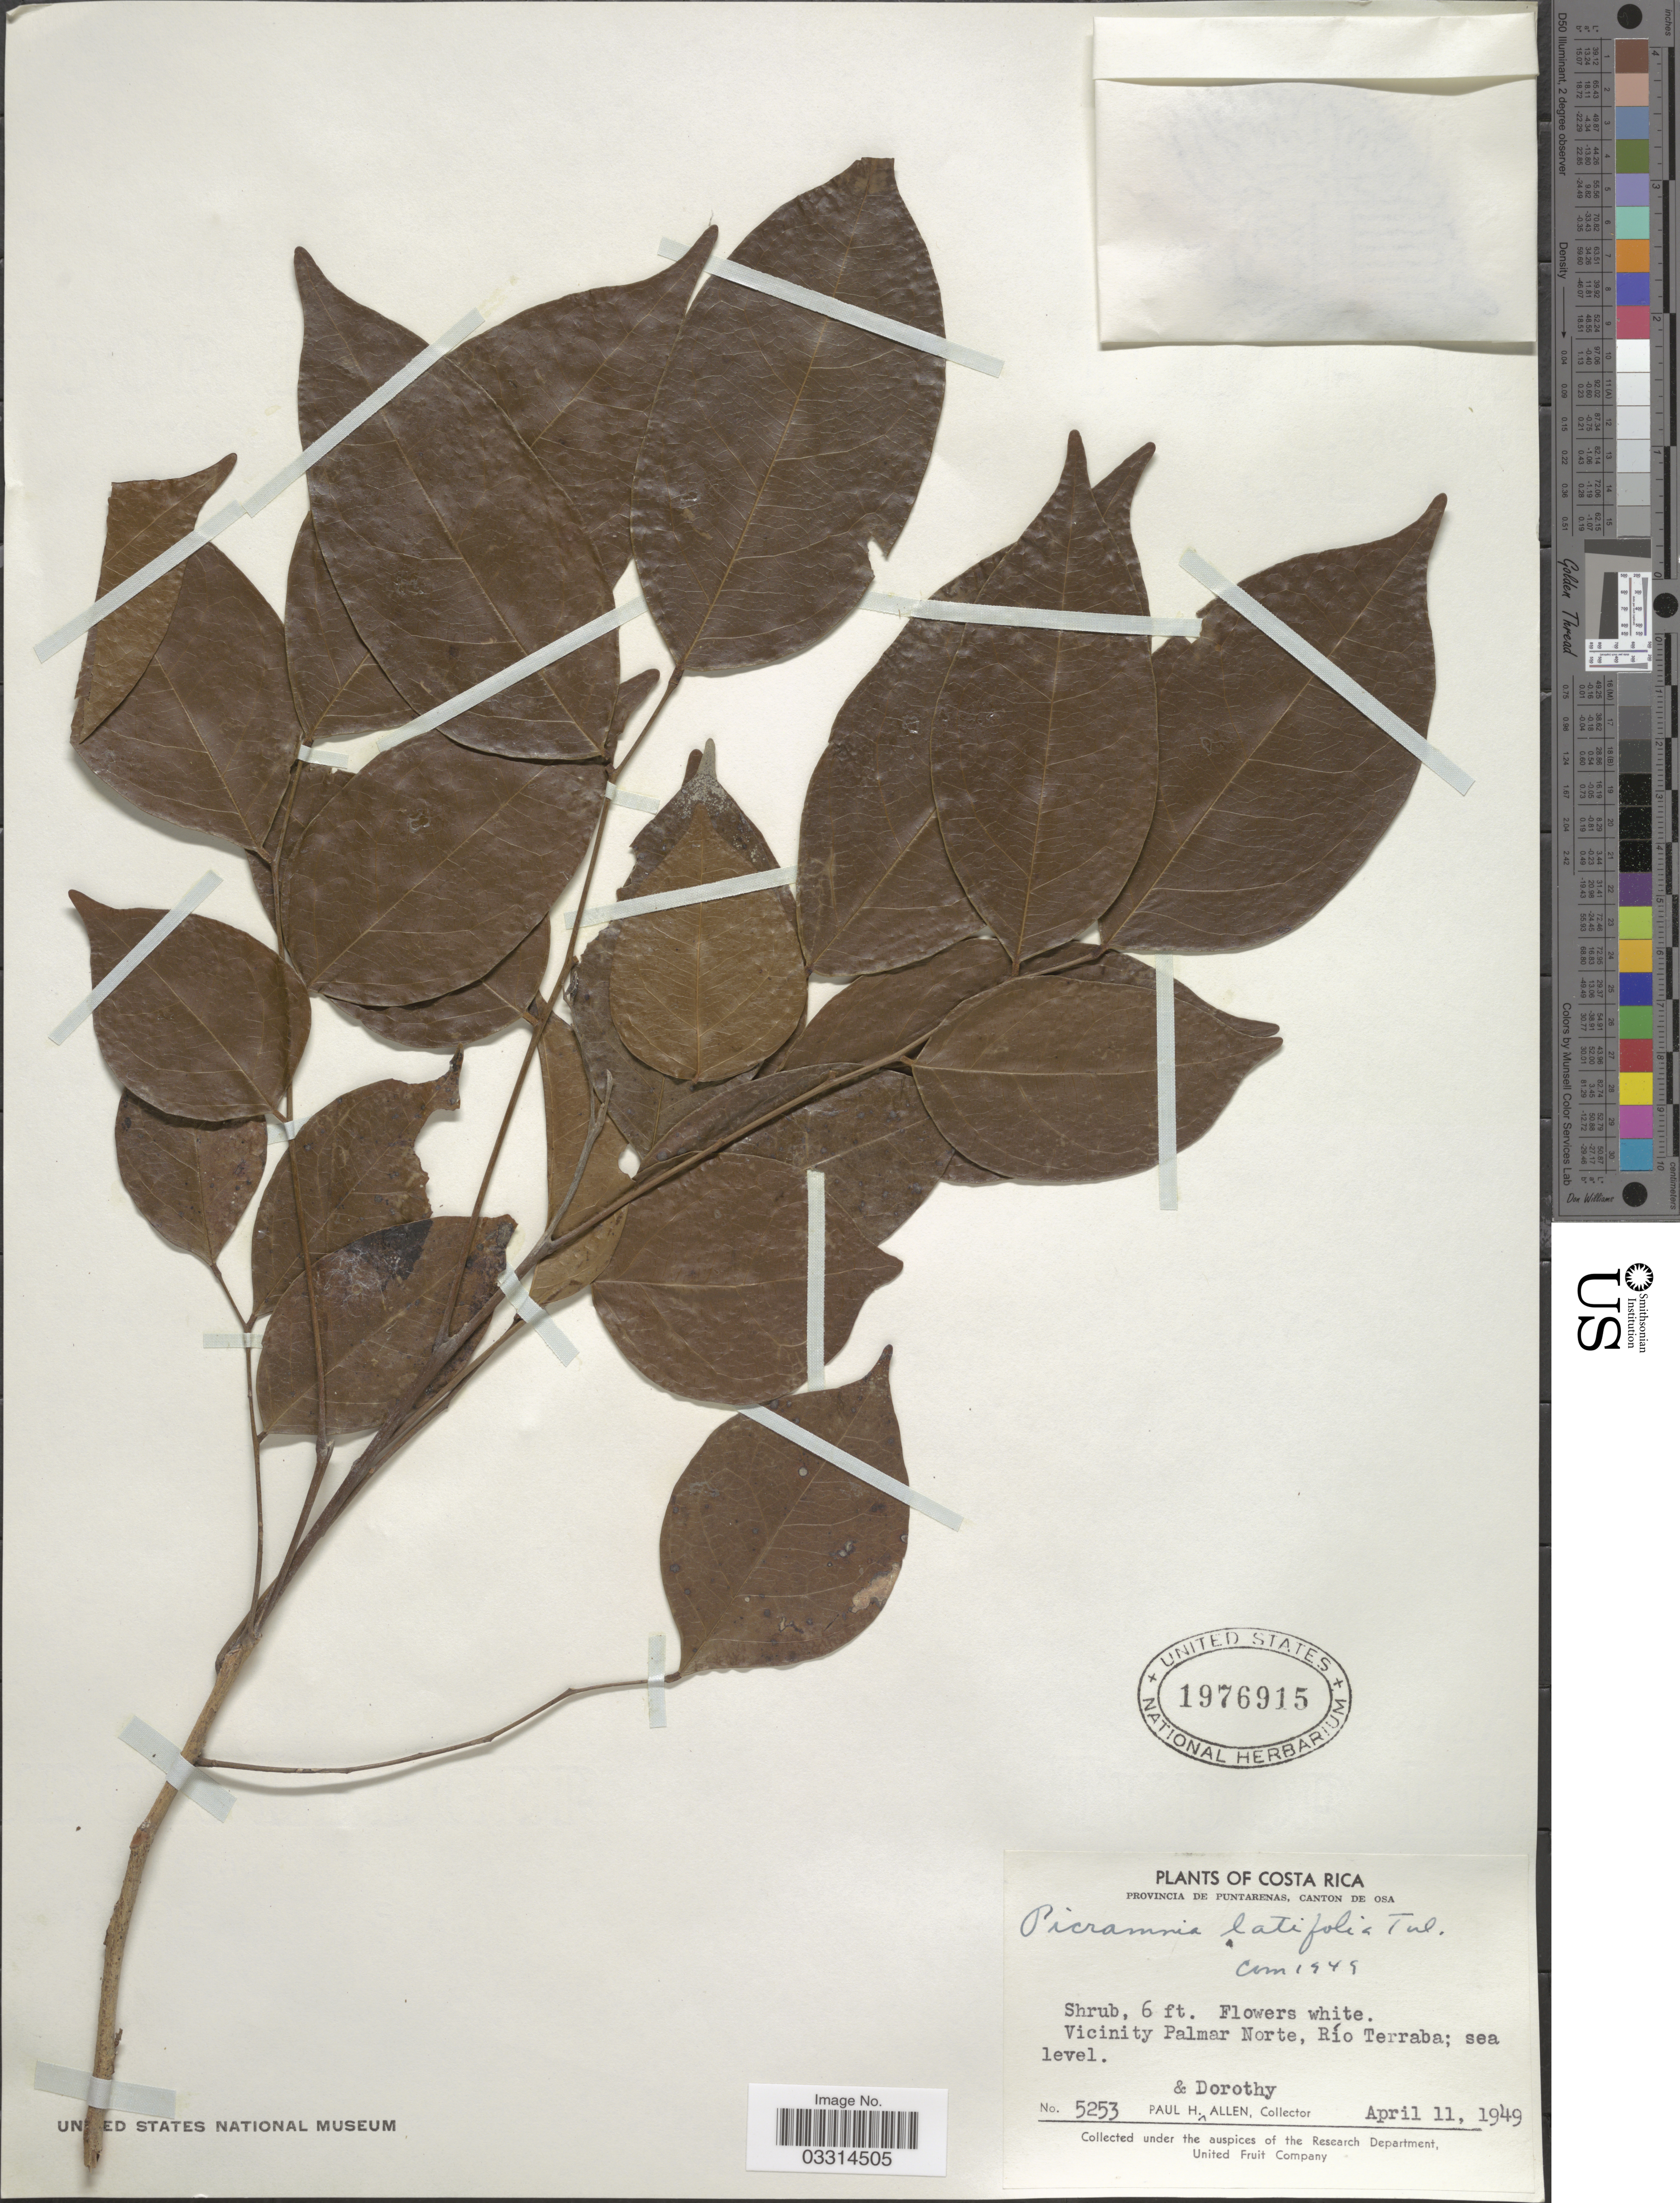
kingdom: Plantae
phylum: Tracheophyta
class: Magnoliopsida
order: Picramniales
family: Picramniaceae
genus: Picramnia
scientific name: Picramnia latifolia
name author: Tul.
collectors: P. H. Allen & D. O. Allen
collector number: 5253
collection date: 1949-04-11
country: Costa Rica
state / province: Puntarenas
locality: Canton de Osa. Vicinity Palmar Norte, Río Terraba.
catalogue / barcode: US 1976915